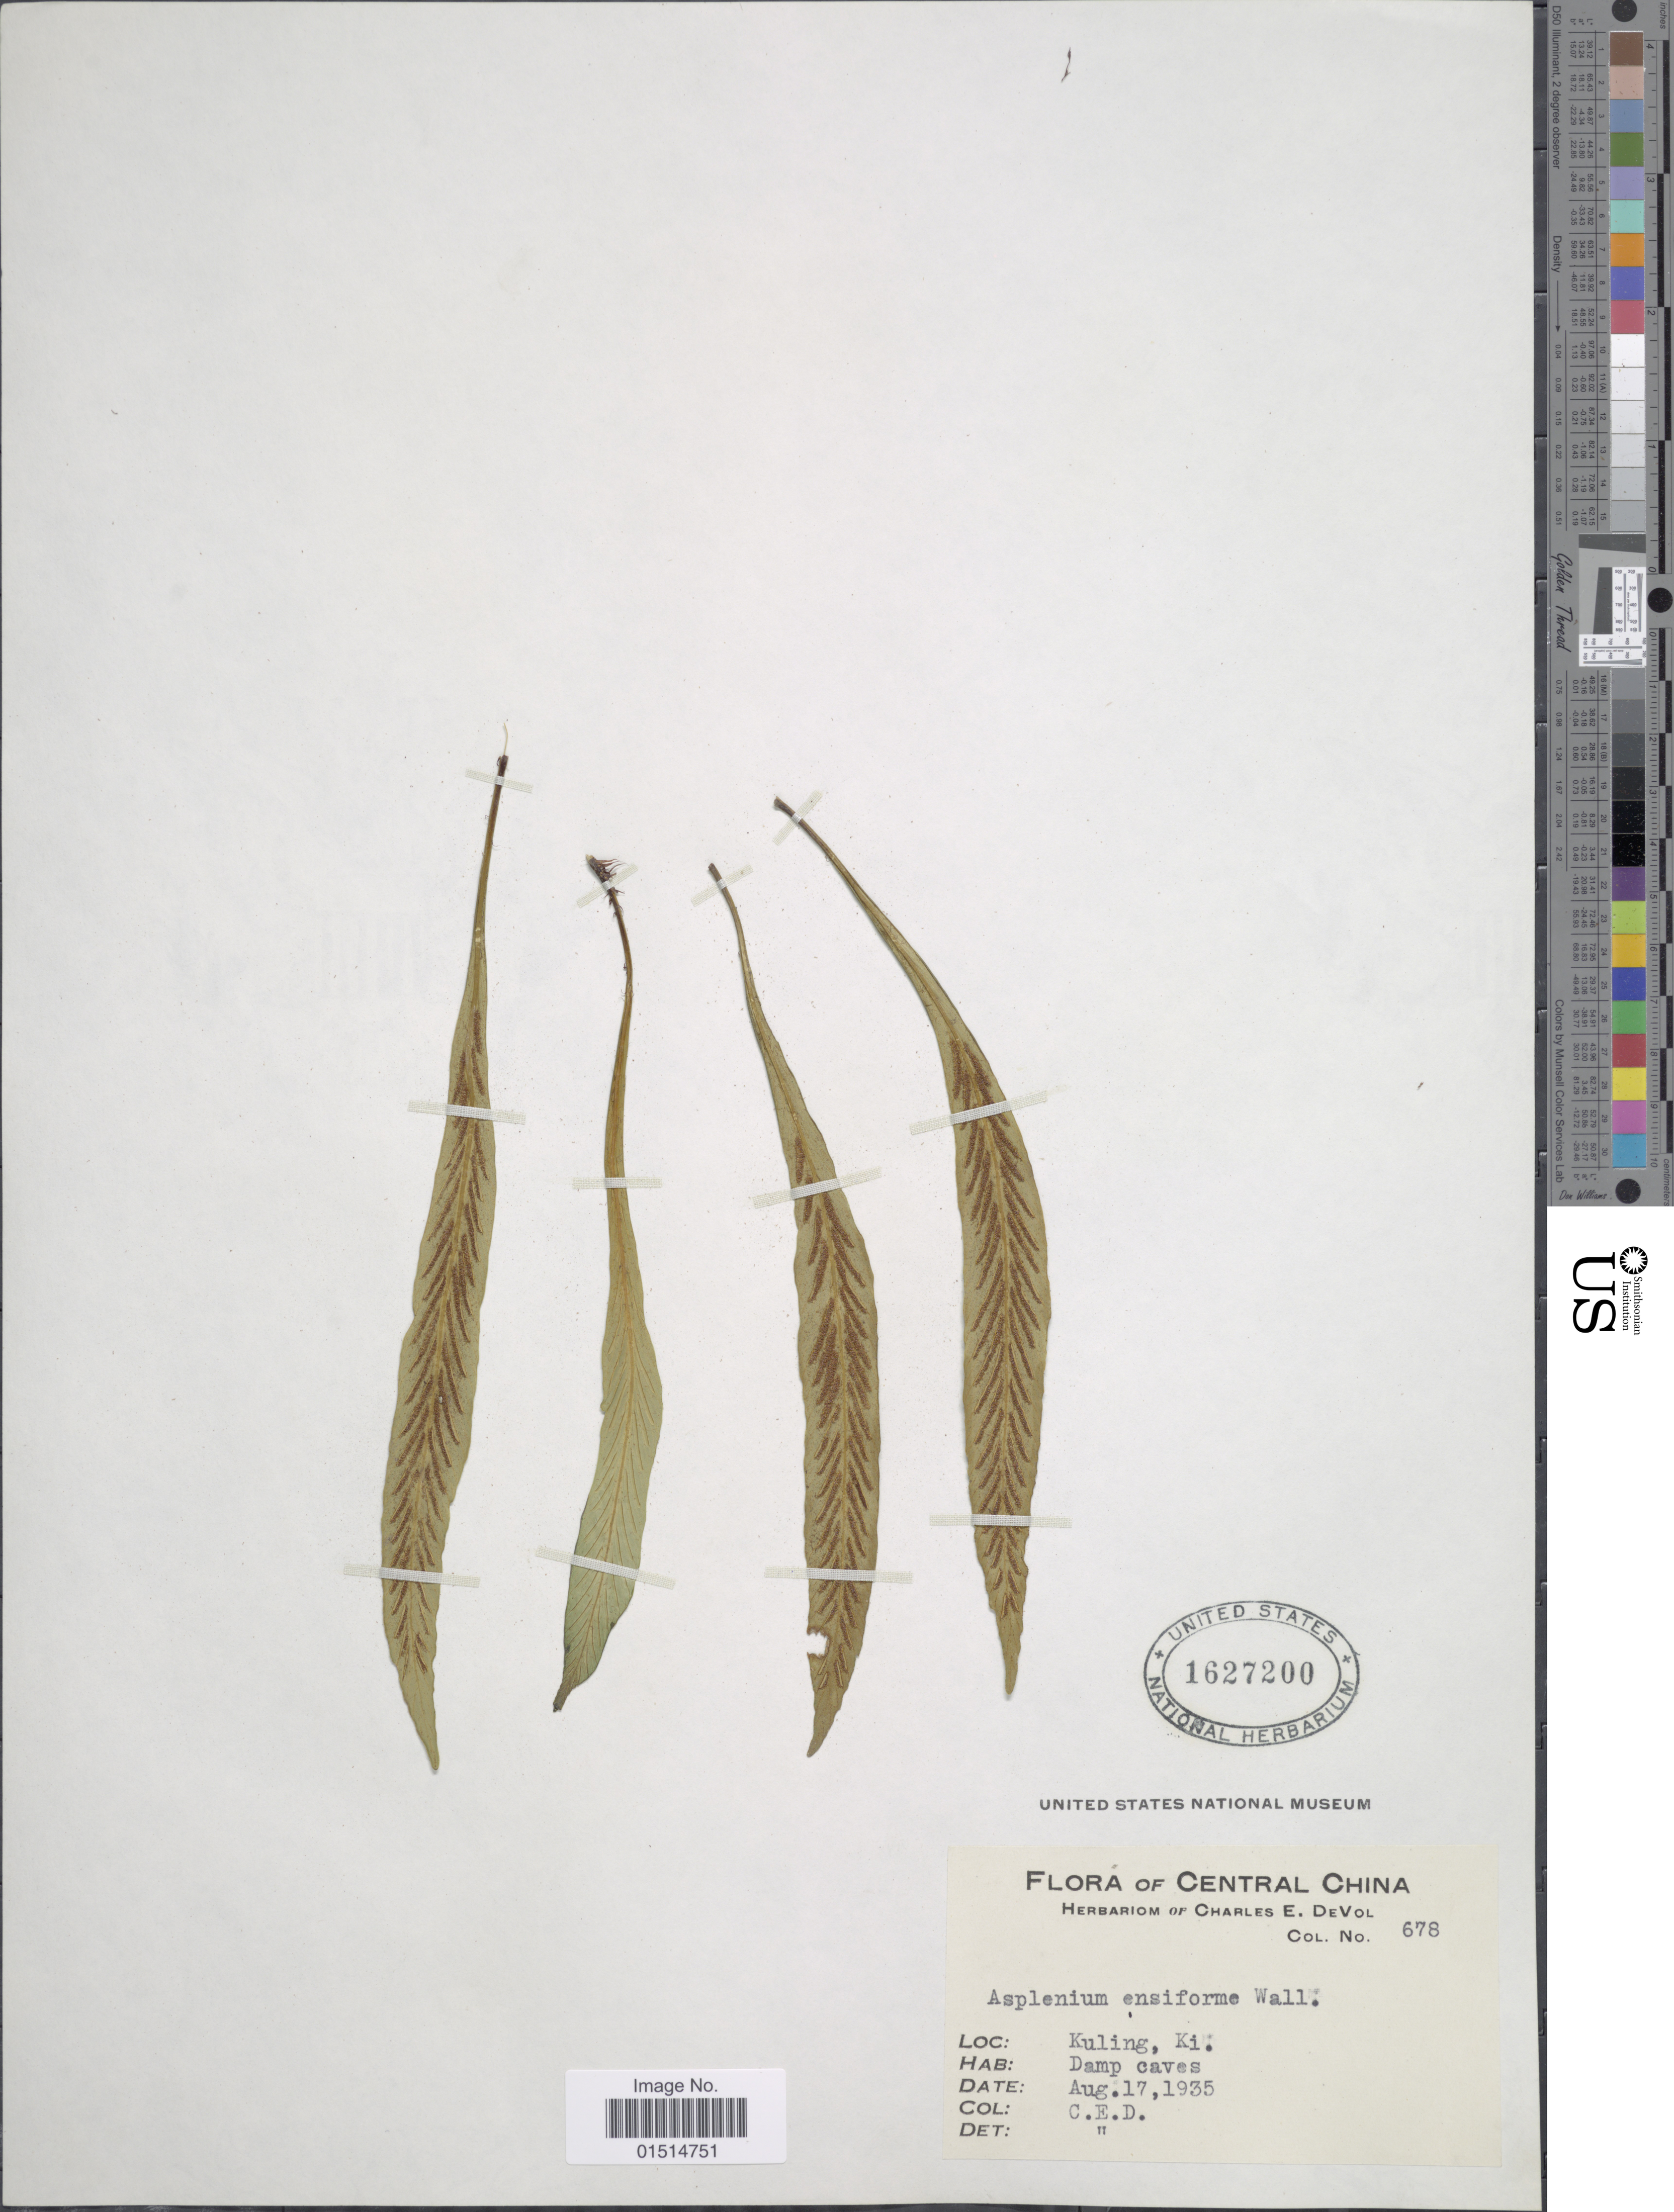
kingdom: Plantae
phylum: Tracheophyta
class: Polypodiopsida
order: Polypodiales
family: Aspleniaceae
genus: Asplenium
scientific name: Asplenium ensiforme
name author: Wall. ex Hook. & Grev.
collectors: C. E. De Vol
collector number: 678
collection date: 1935-08-17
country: China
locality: Central China, Kuling, Ki, Damp Caves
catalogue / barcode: US 1627200